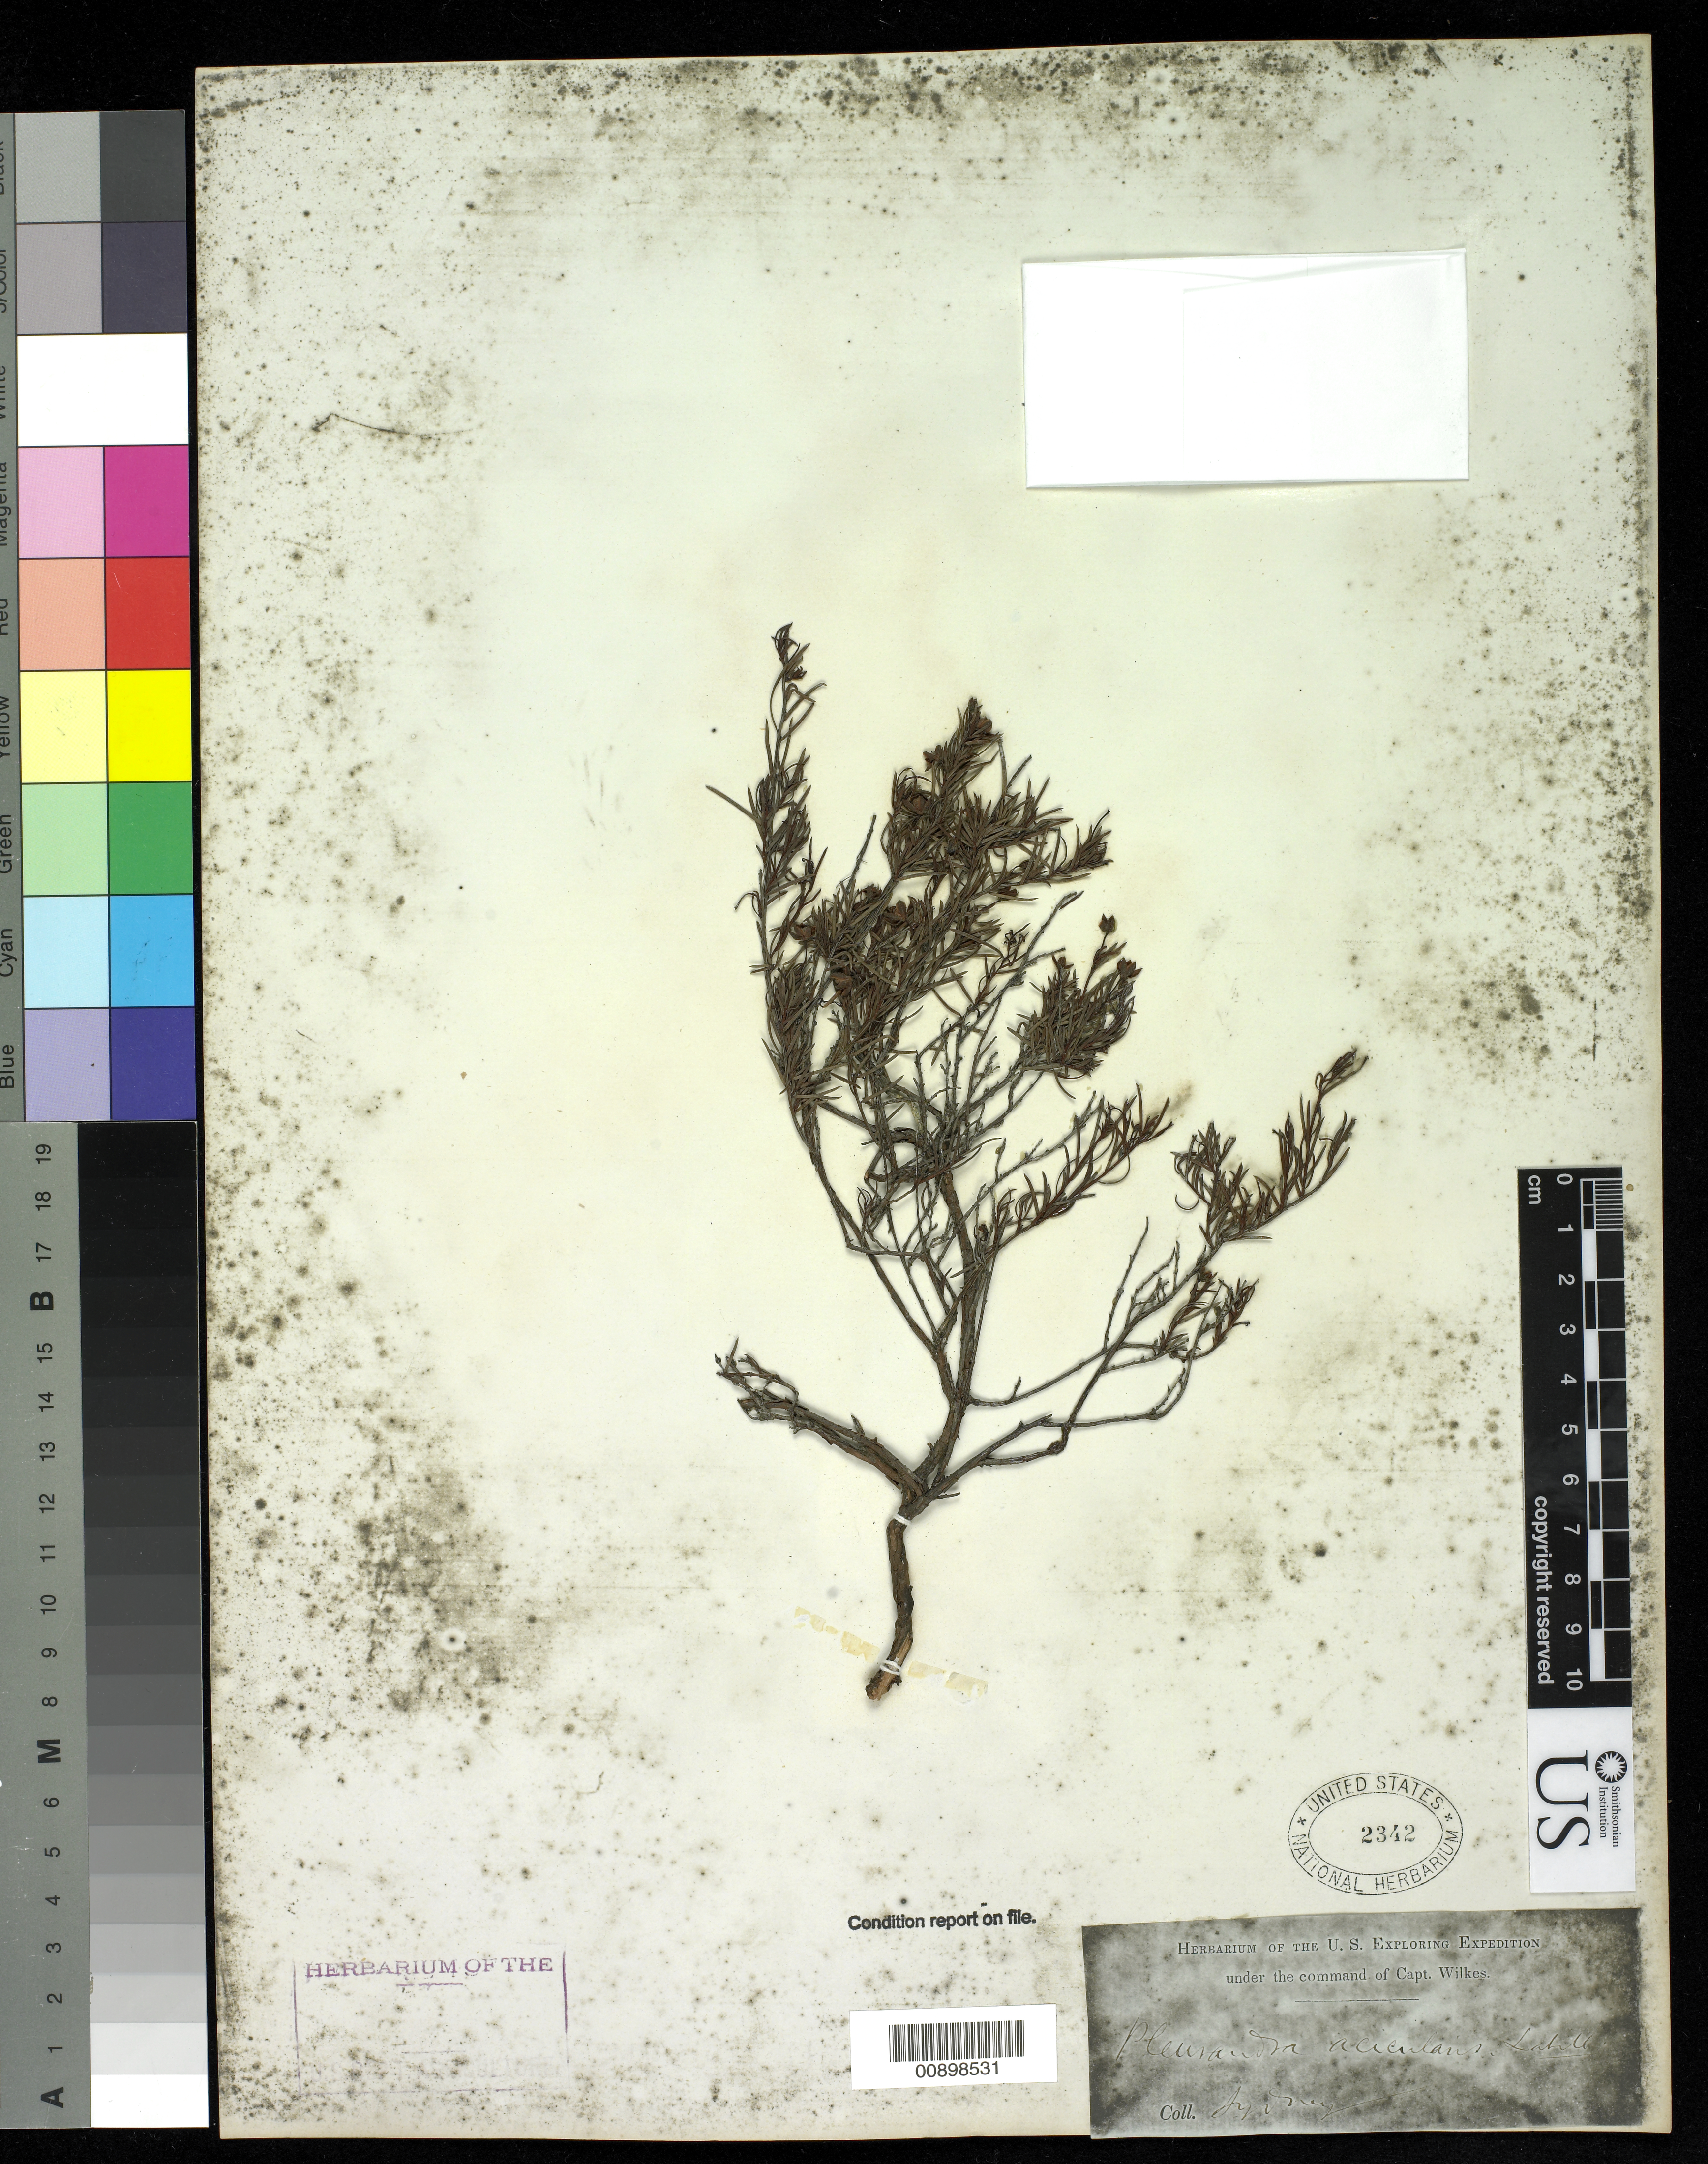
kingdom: Plantae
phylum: Tracheophyta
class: Magnoliopsida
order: Dilleniales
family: Dilleniaceae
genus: Hibbertia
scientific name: Hibbertia acicularis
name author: F. Muell.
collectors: Wilkes Explor. Exped.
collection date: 1838/1842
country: Australia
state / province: New South Wales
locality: Sydney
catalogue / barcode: US 2342